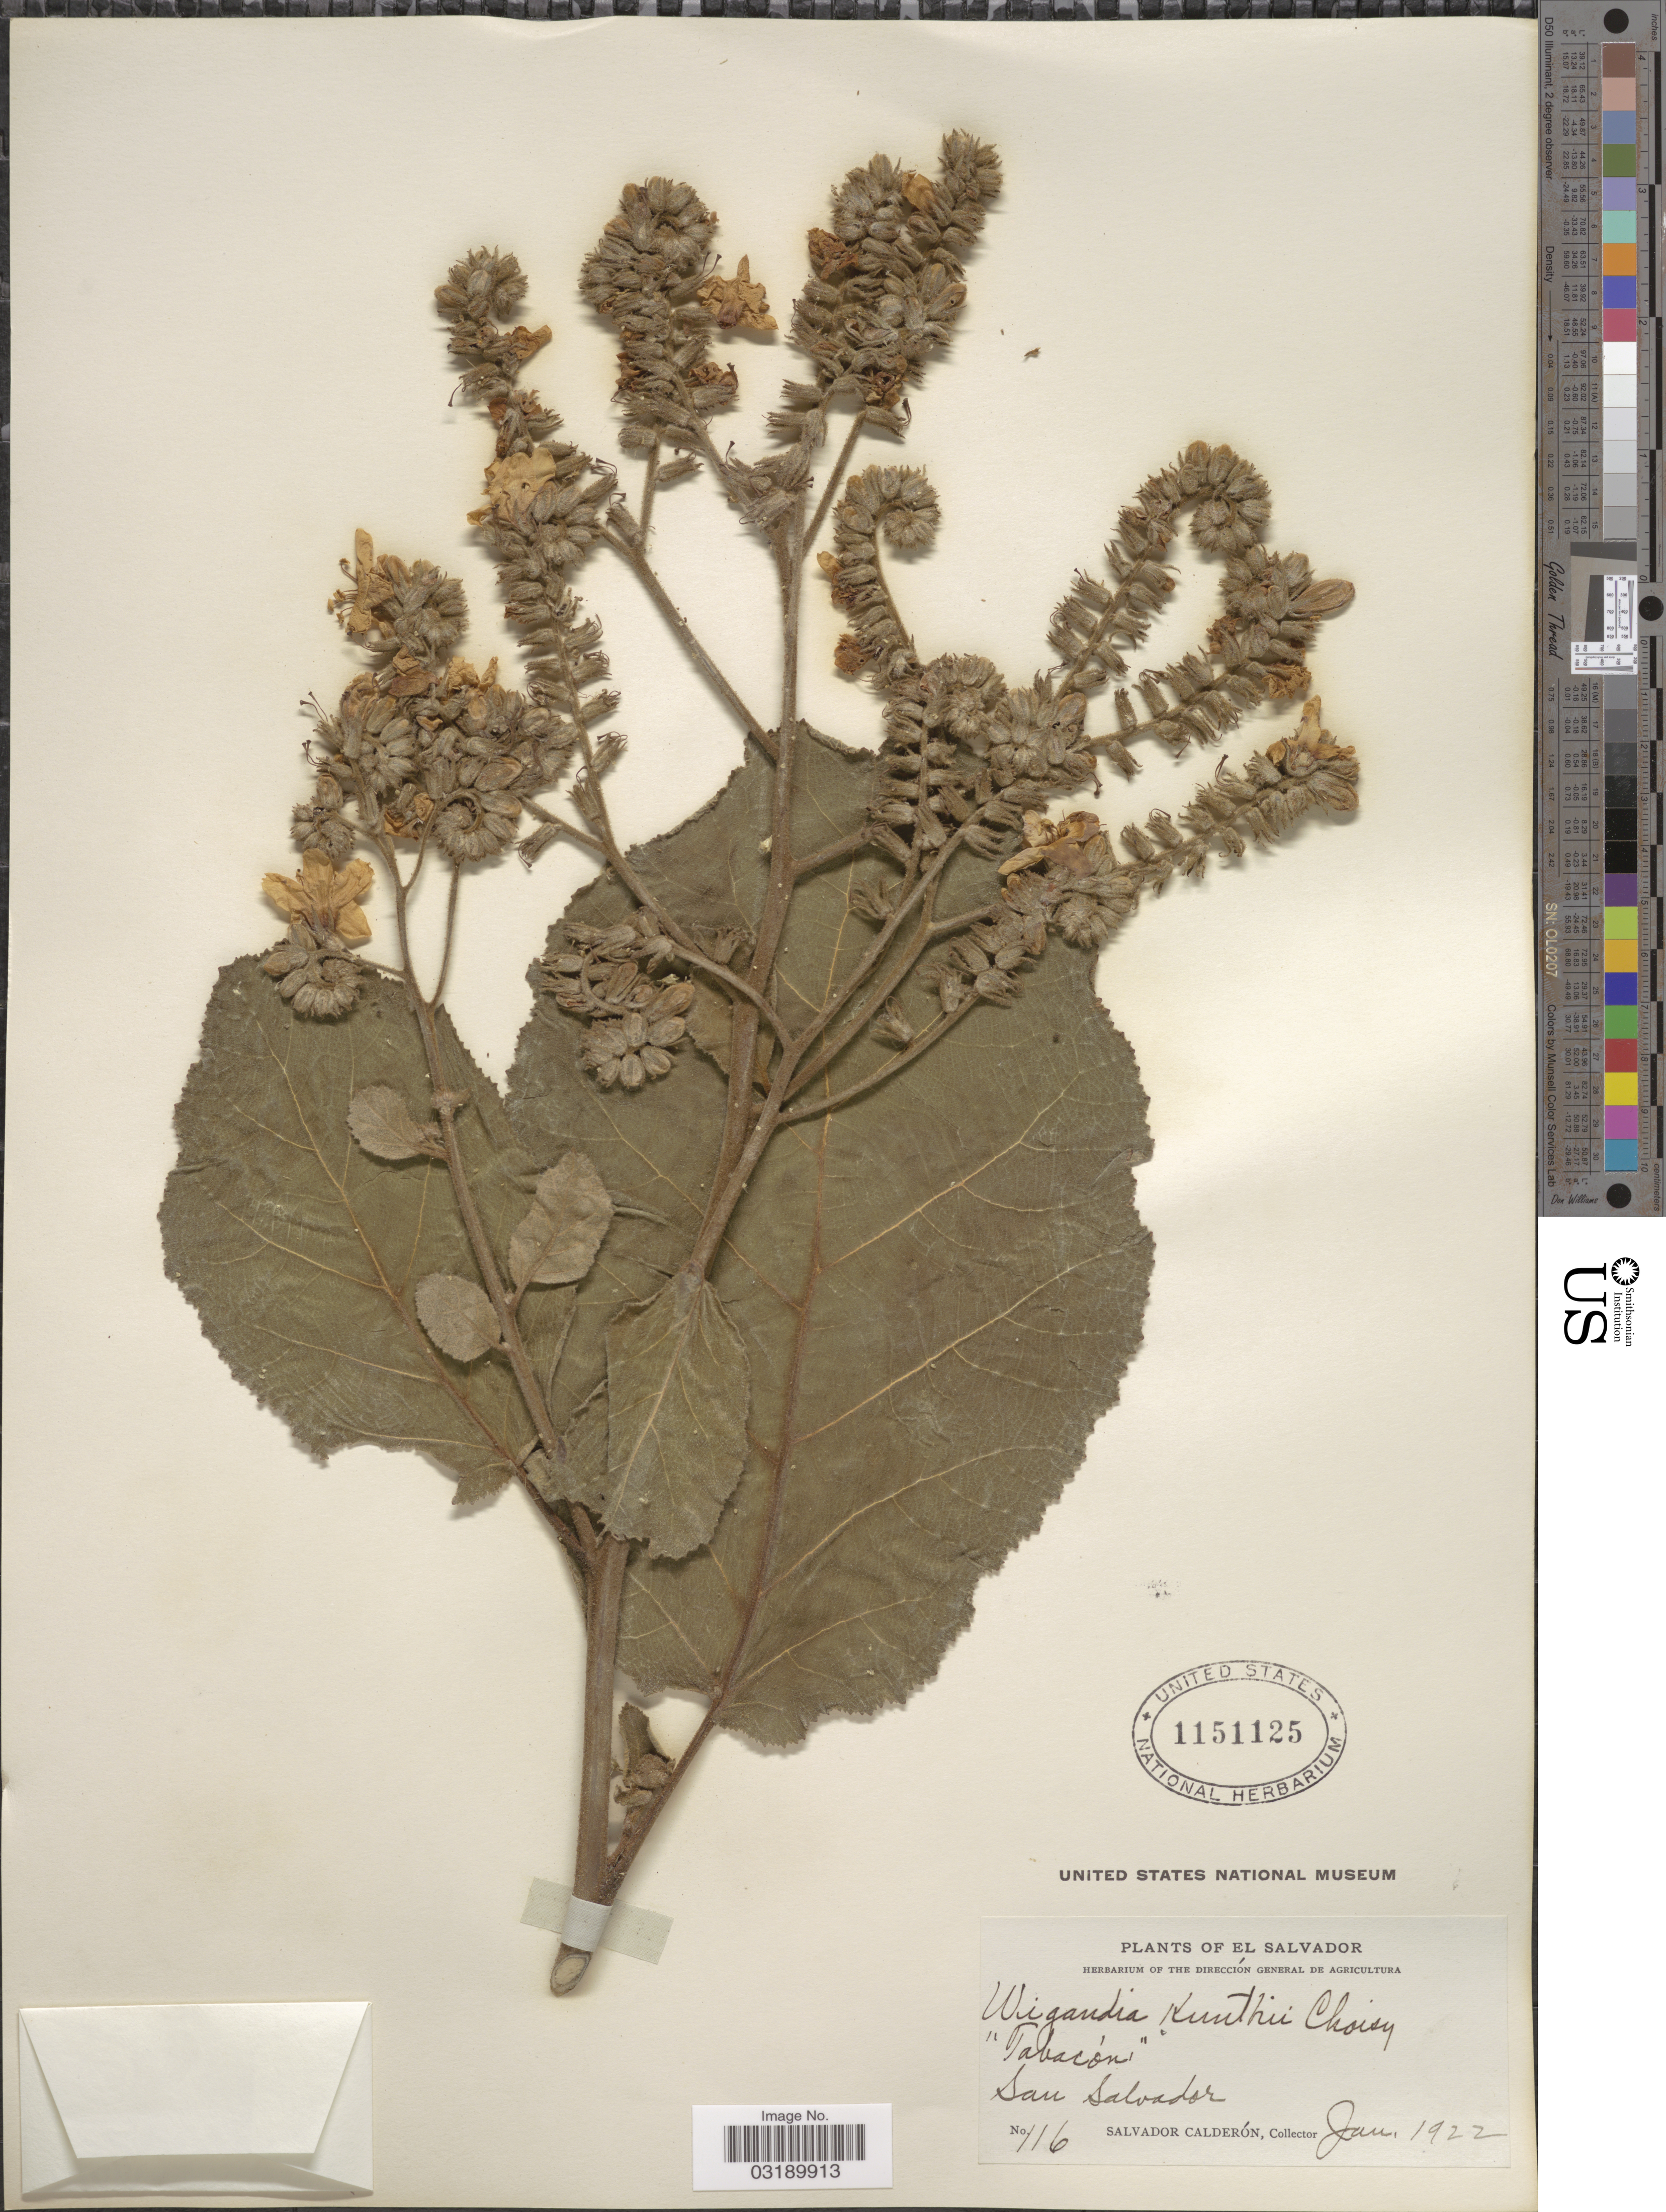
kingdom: Plantae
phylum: Tracheophyta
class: Magnoliopsida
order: Boraginales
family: Namaceae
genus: Wigandia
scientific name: Wigandia kunthii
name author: Choisy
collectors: S. Calderón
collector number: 116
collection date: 1922-01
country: El Salvador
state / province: San Salvador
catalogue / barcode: US 1151125